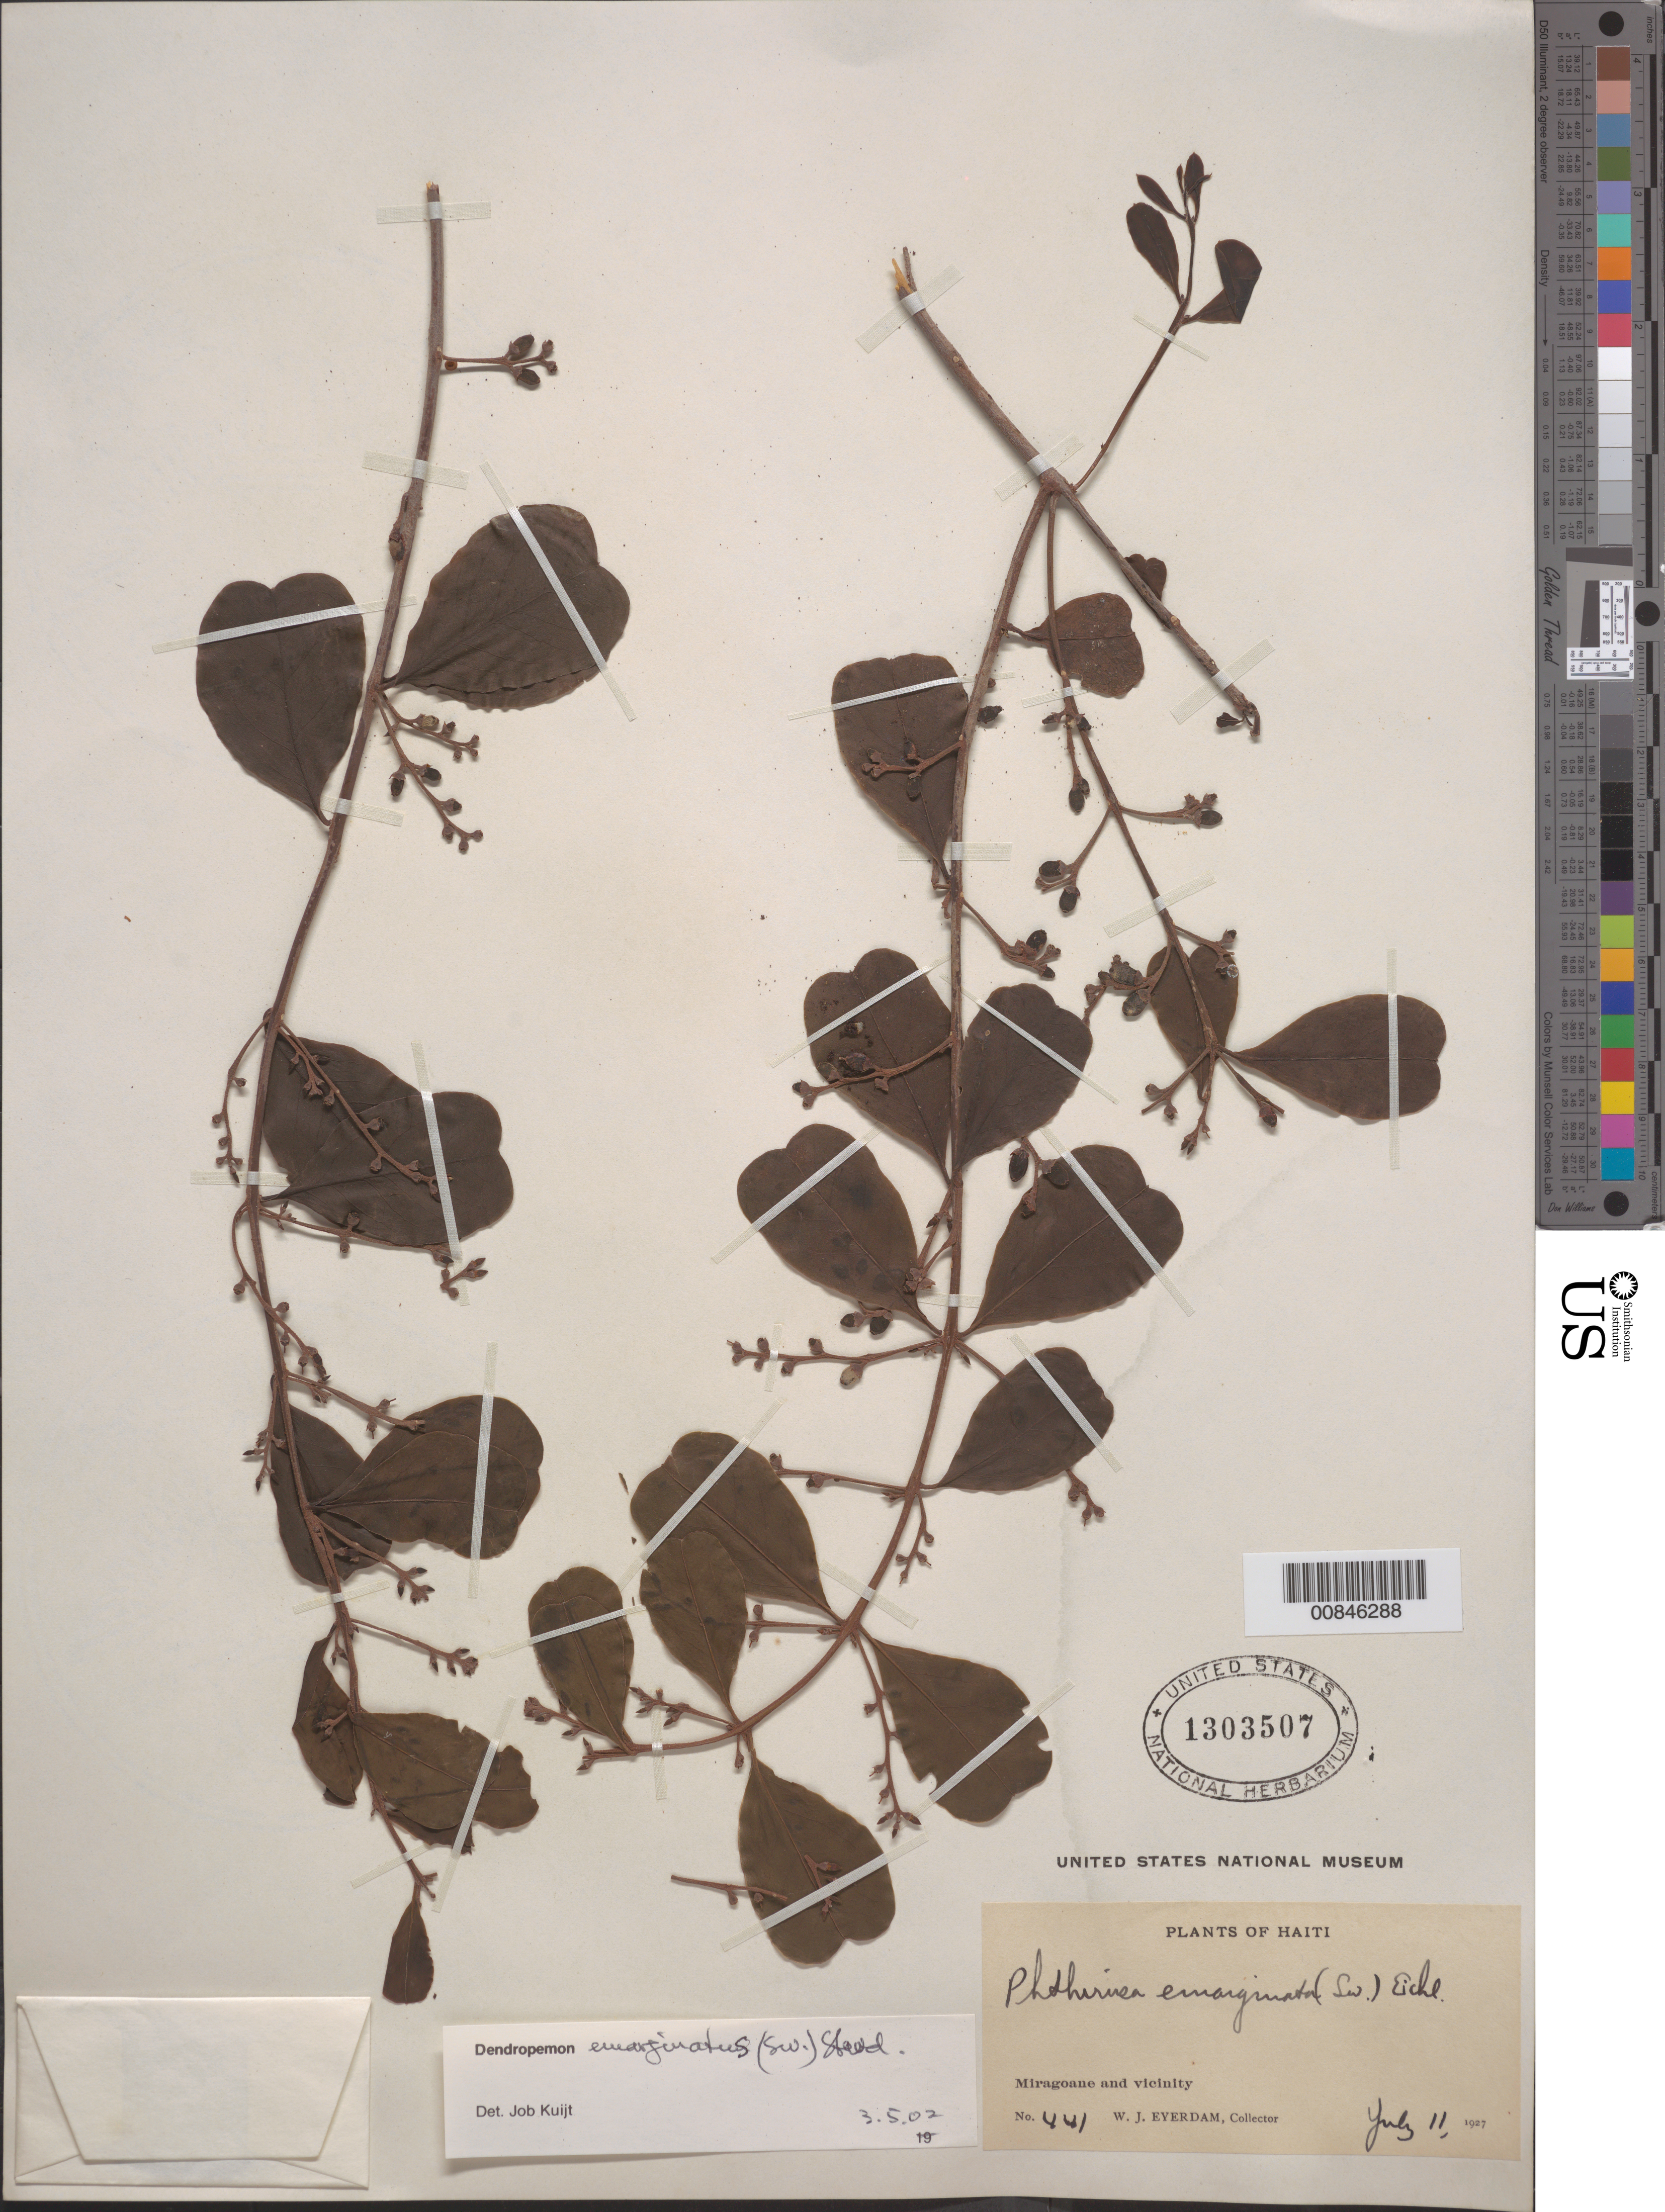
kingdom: Plantae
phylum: Tracheophyta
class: Magnoliopsida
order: Santalales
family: Loranthaceae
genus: Dendropemon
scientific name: Dendropemon emarginatus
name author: (Sw.) Steud.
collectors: W. J. Eyerdam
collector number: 441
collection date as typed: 11 Jul 1927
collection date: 1927-07-11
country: Haiti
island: Hispaniola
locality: Miragoane and vicinity.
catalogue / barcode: US 1303507